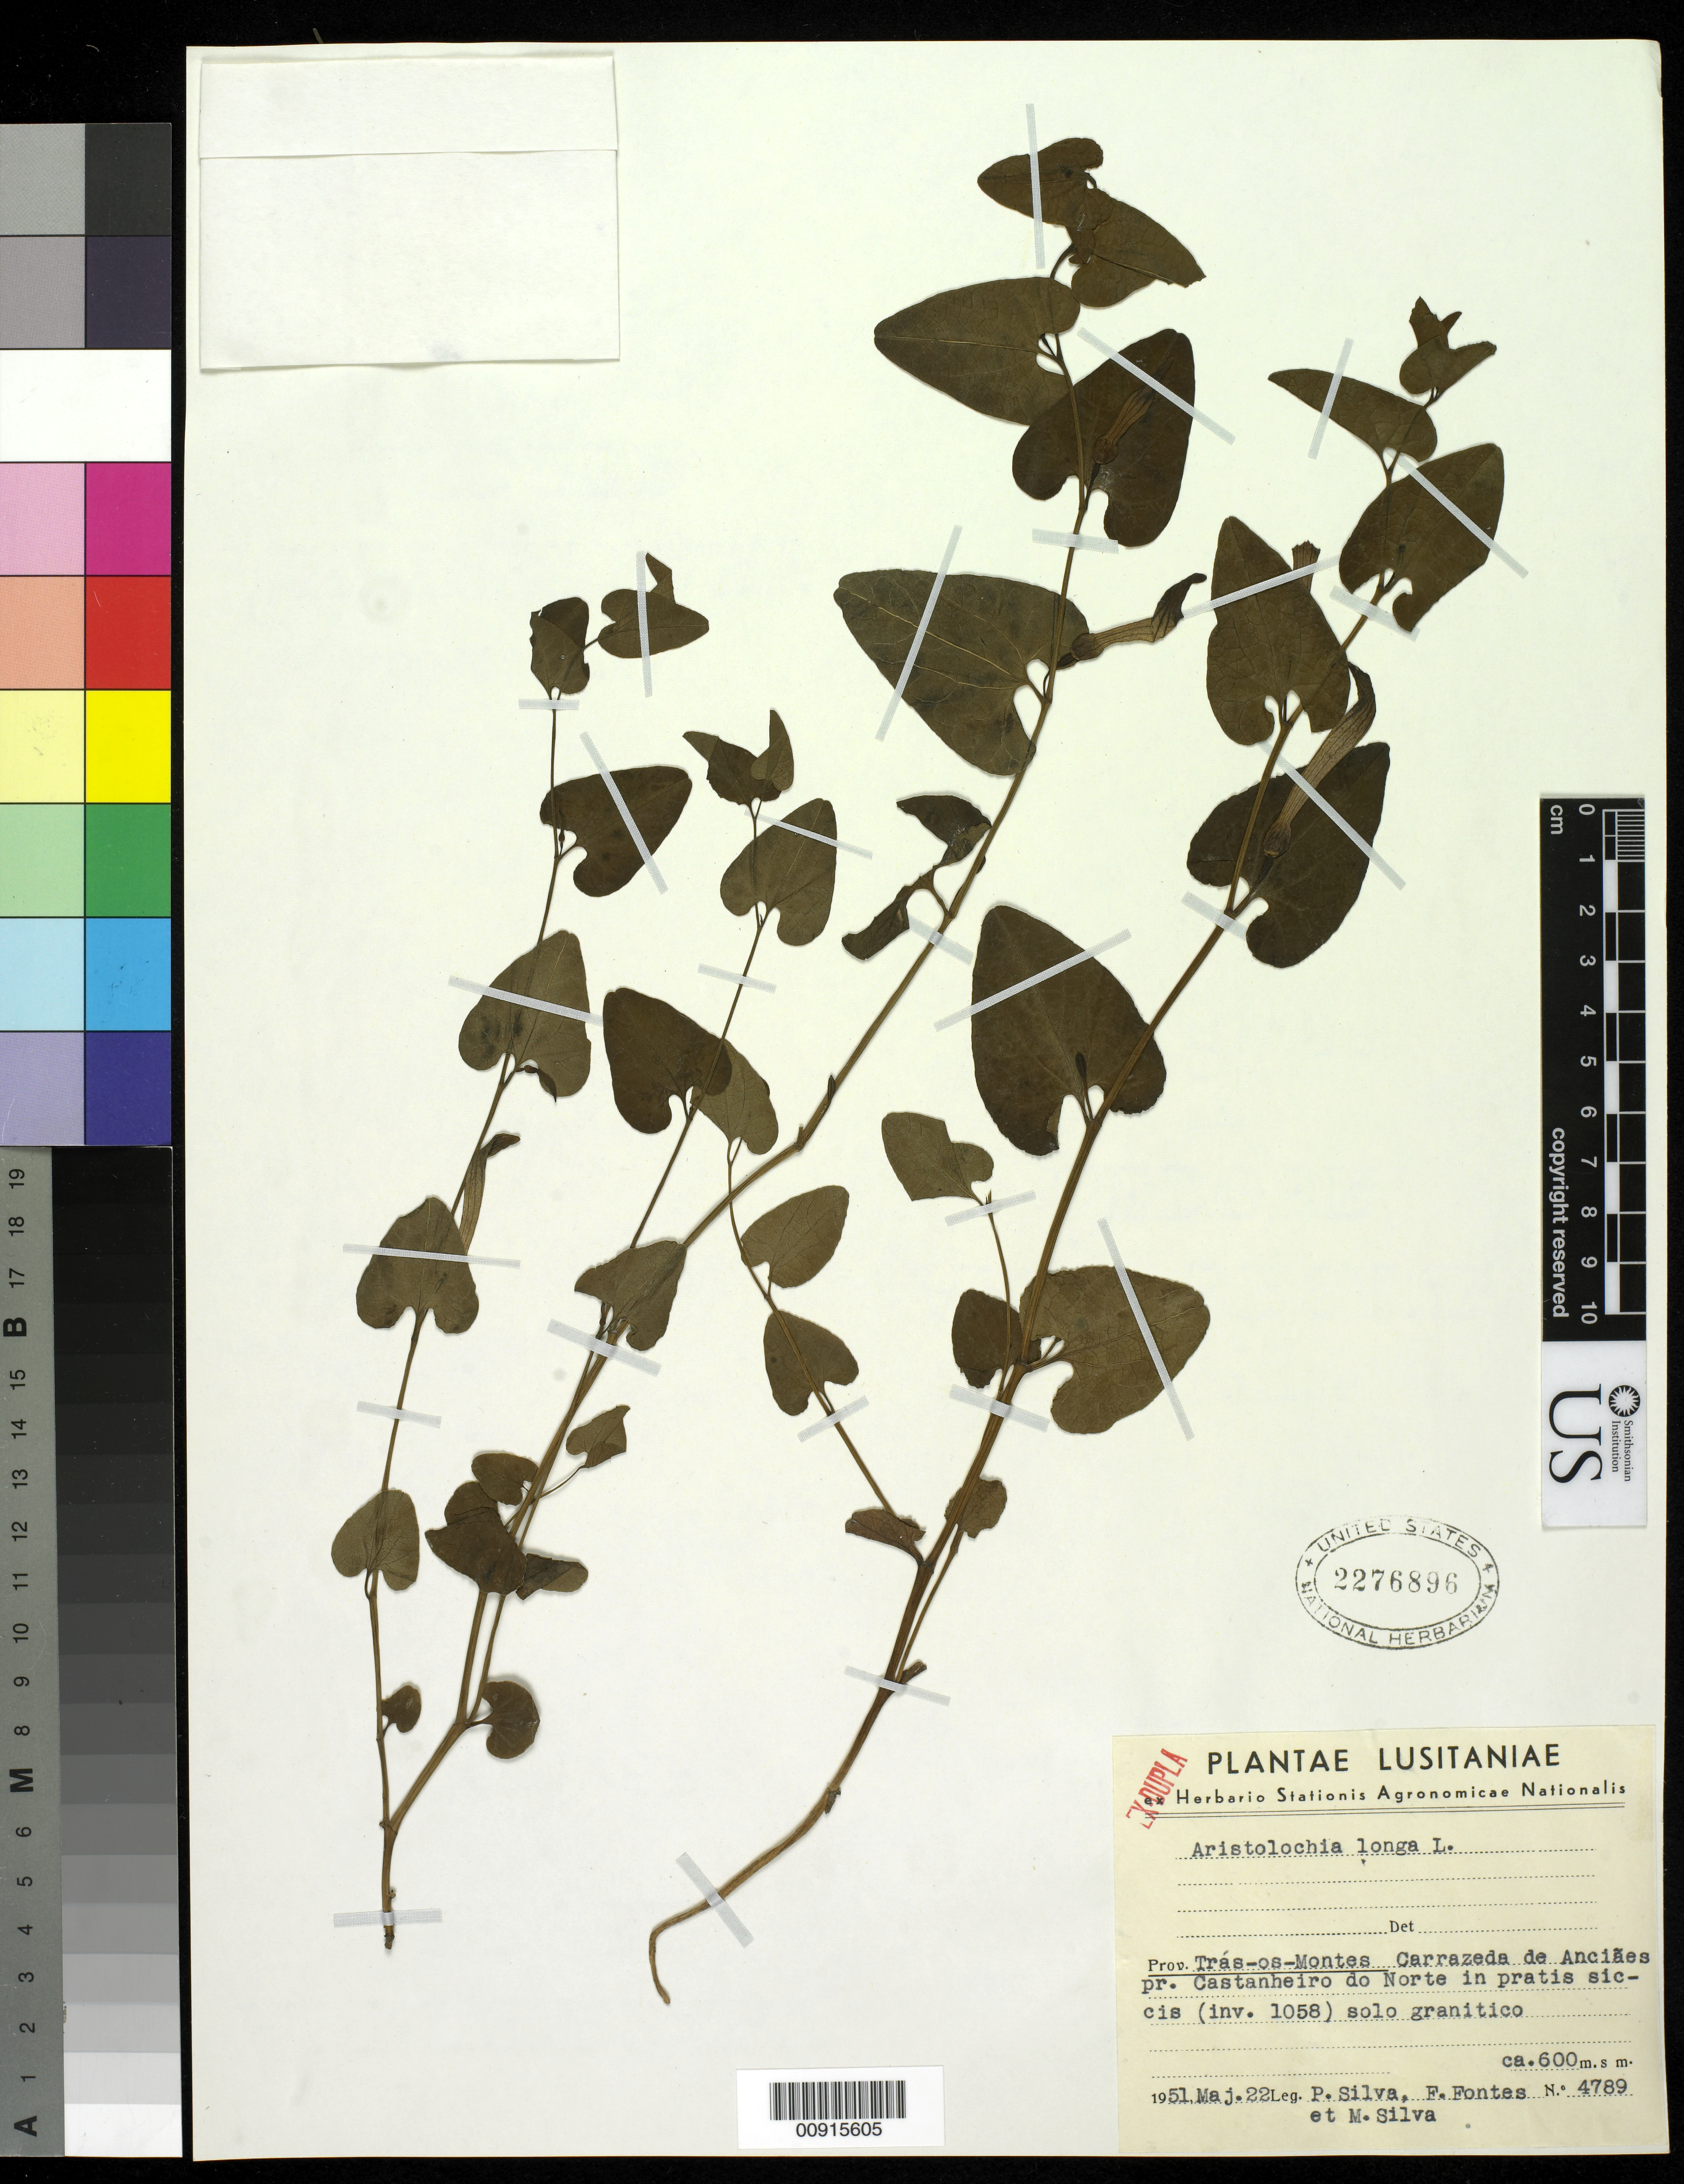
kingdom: Plantae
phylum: Tracheophyta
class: Magnoliopsida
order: Piperales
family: Aristolochiaceae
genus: Aristolochia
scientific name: Aristolochia longa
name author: L.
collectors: P. Silva, F. C. Fontes & M. Silva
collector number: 4789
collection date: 1951-05-22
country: Portugal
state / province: Braganca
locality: Carrazeda de Anciaes pr. Castanheiro do Norte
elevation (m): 600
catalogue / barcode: US 2276896